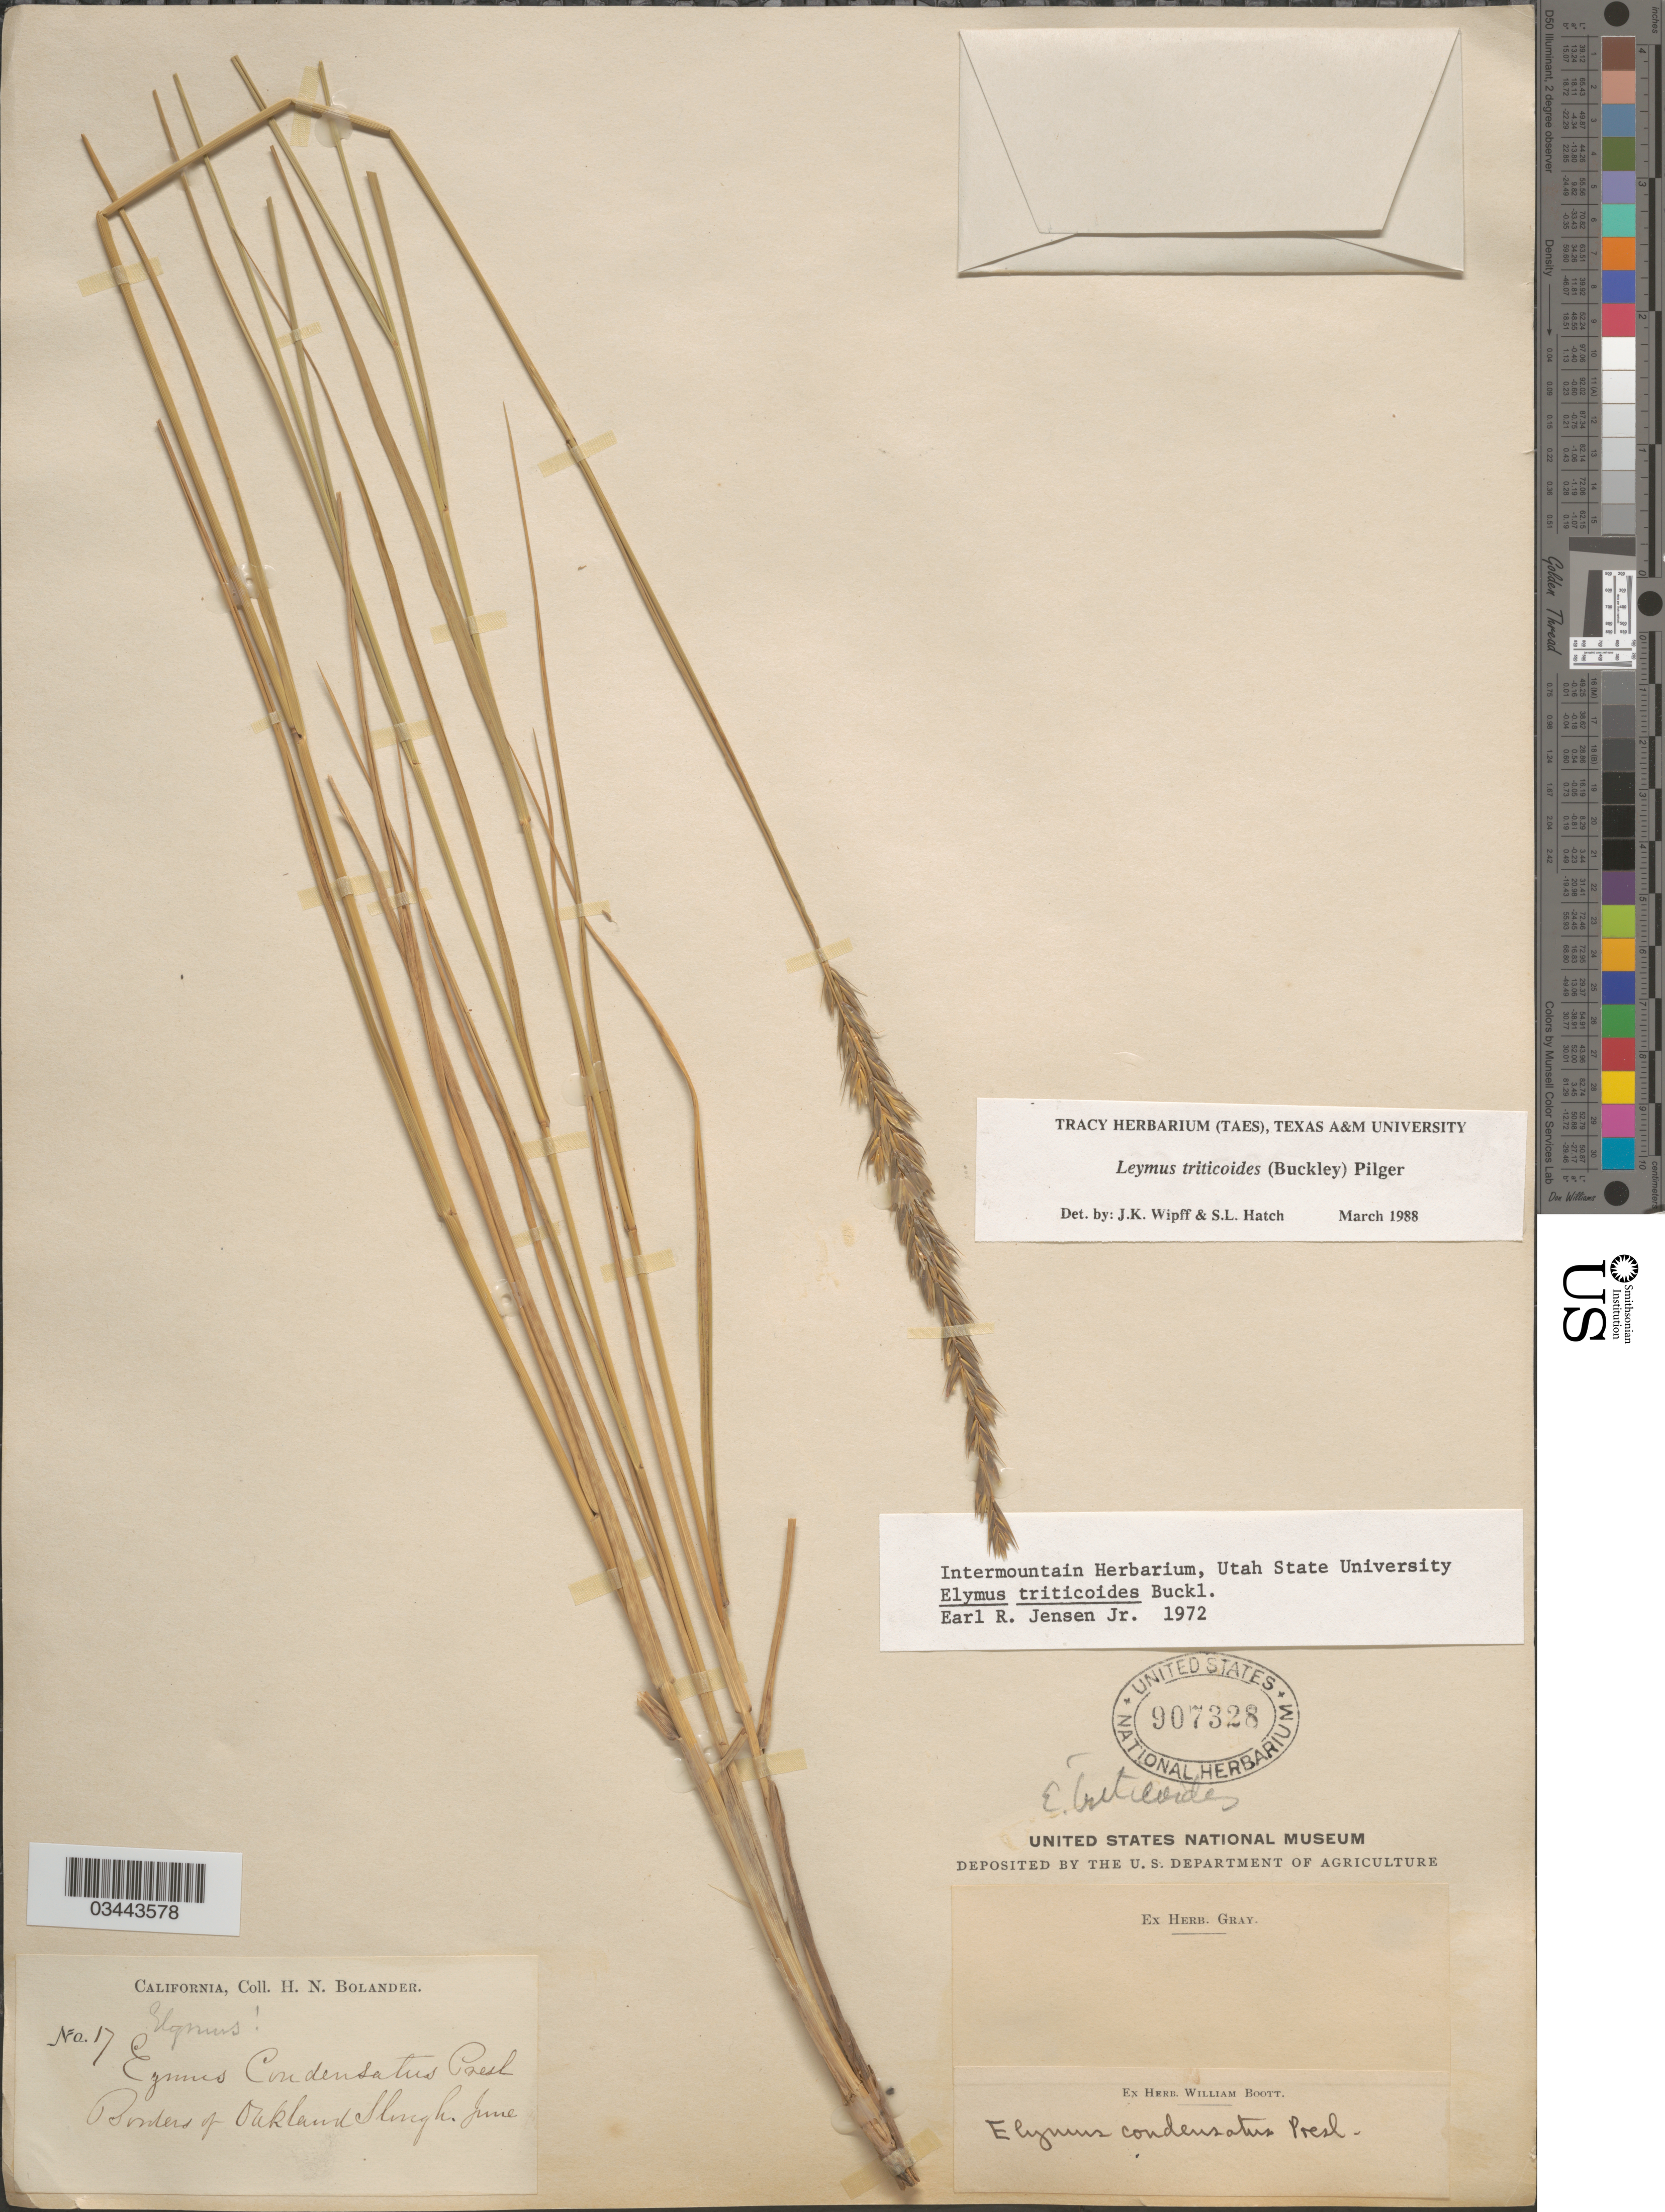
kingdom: Plantae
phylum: Tracheophyta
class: Liliopsida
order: Poales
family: Poaceae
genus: Leymus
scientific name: Leymus triticoides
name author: (Buckley) Pilg.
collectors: H. Bolander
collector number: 17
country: United States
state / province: California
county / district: Alameda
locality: Borders of Oakland Slough.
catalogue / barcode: US 907328